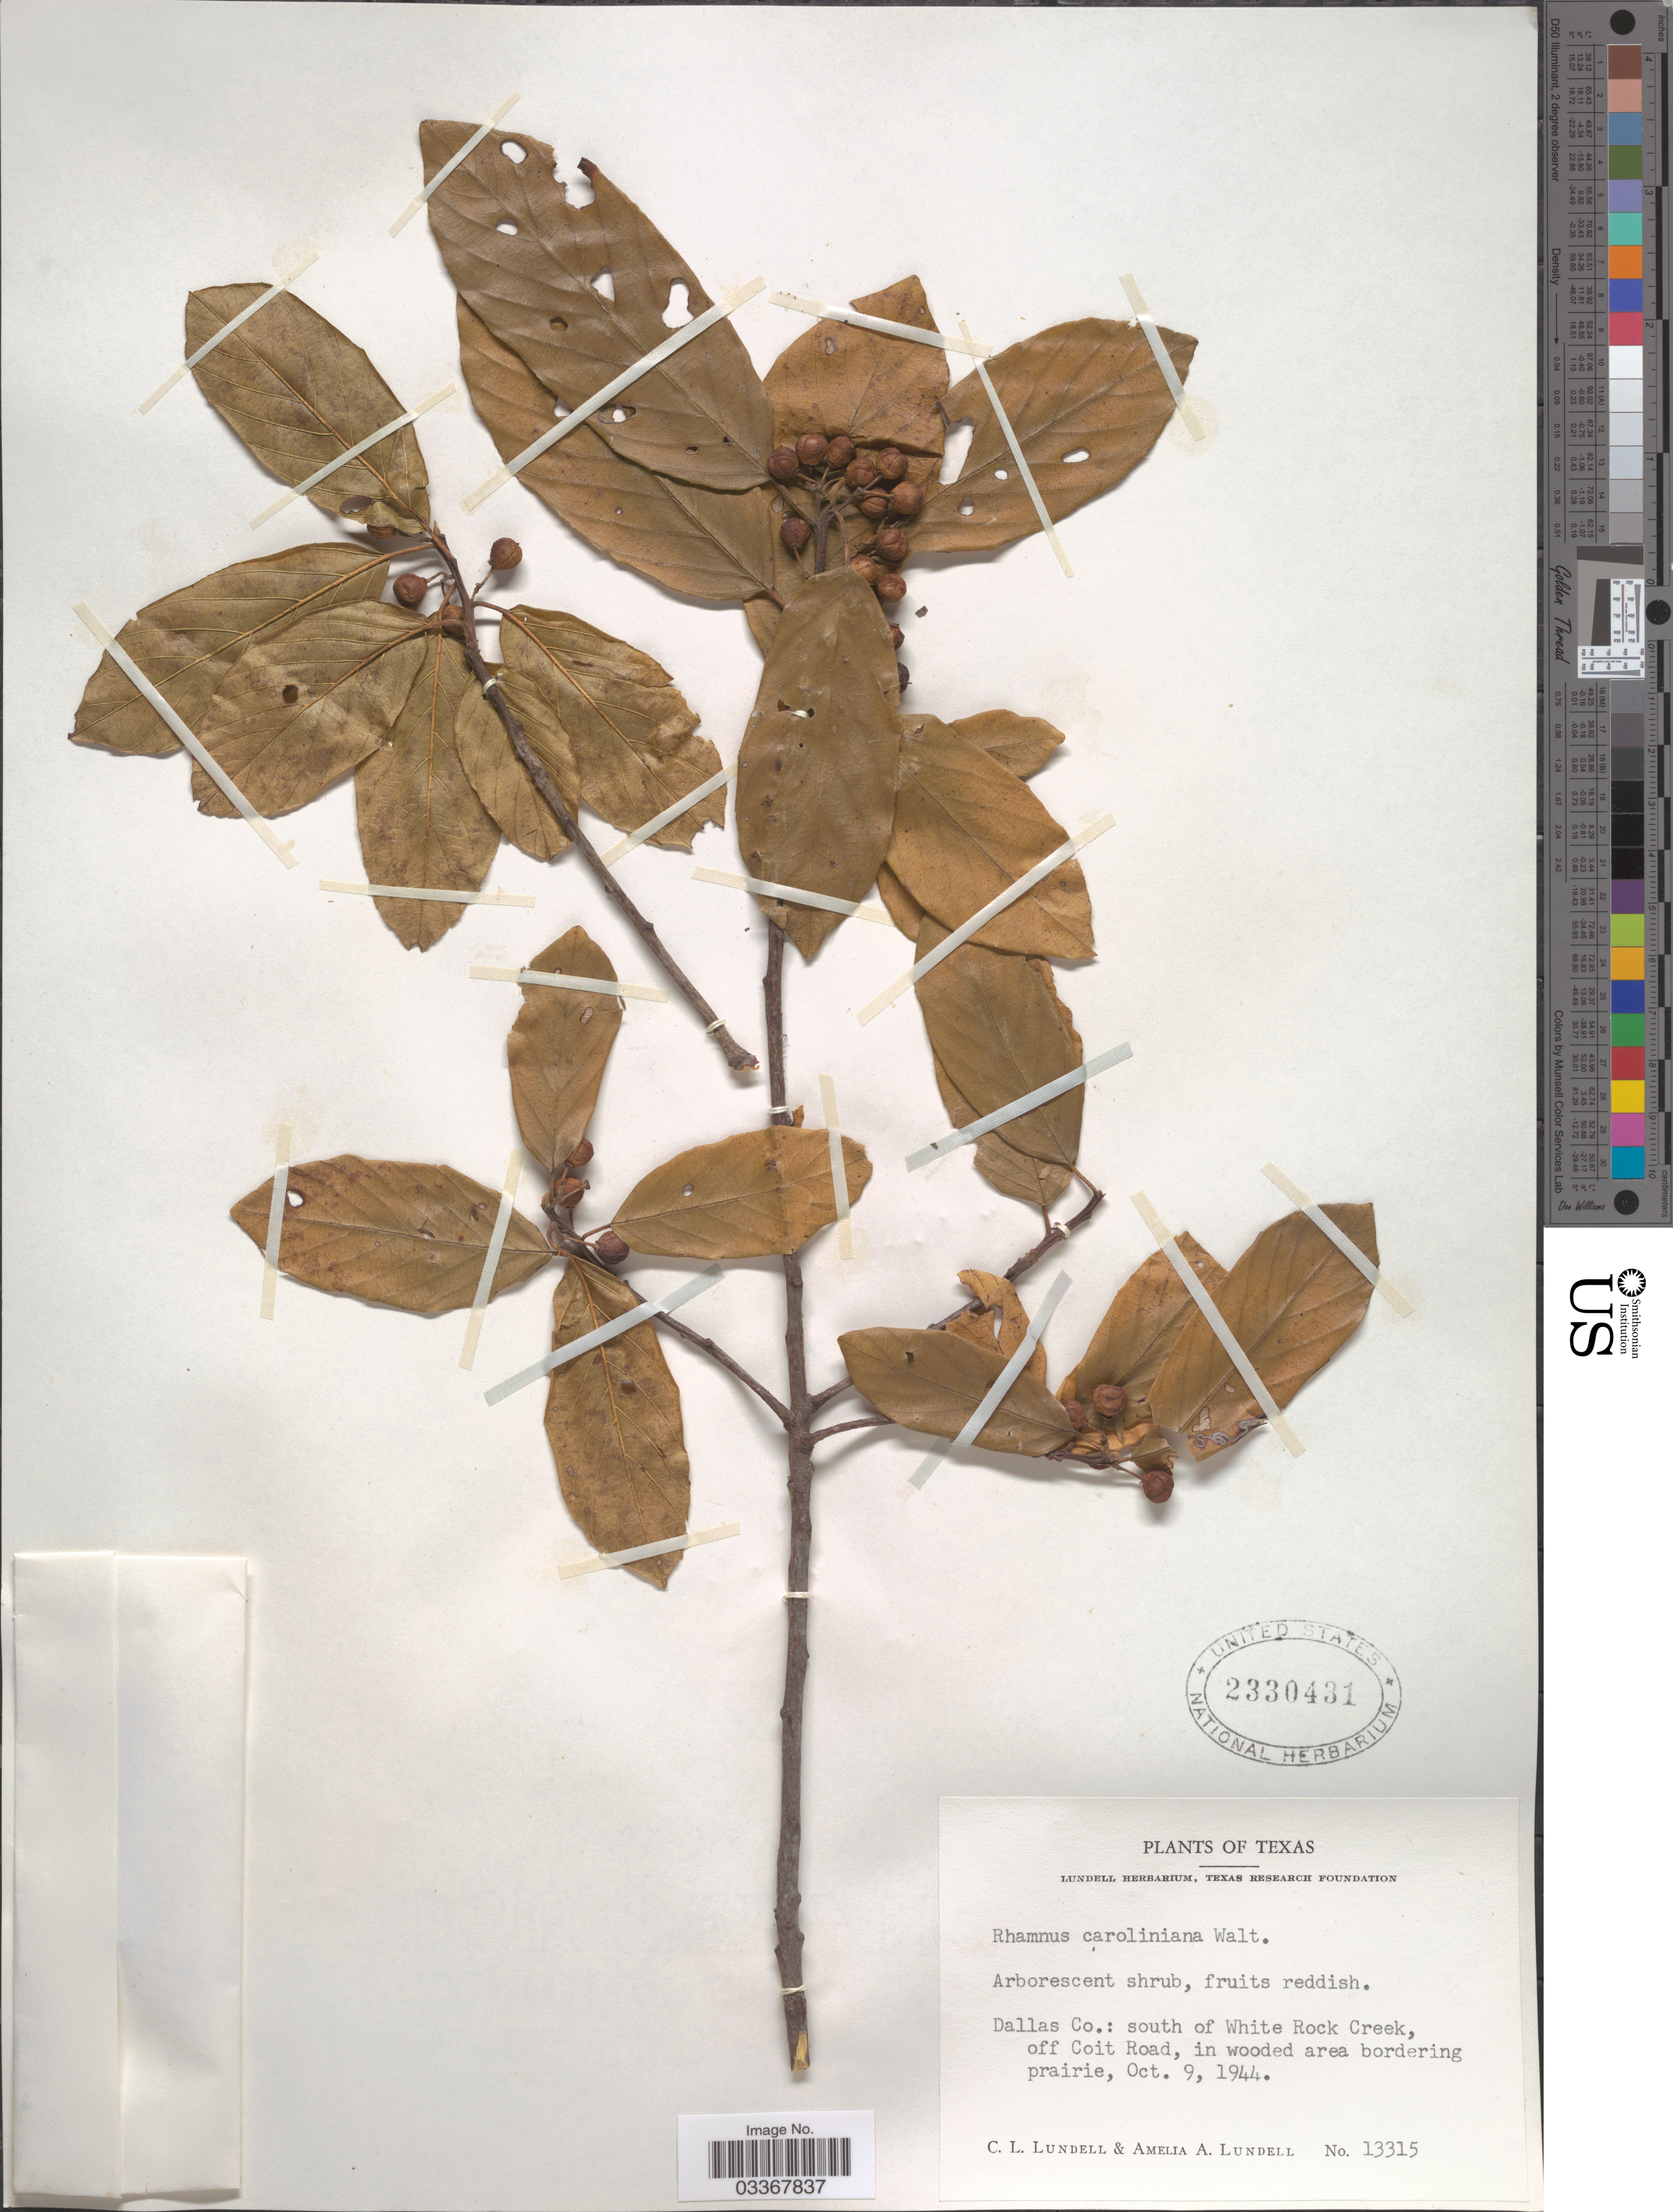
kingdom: Plantae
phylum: Tracheophyta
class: Magnoliopsida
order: Rosales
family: Rhamnaceae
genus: Frangula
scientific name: Frangula caroliniana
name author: (Walter) A. Gray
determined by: Strong, Mark T., (BOT), Smithsonian Institution - National Museum of Natural History (UNITED STATES)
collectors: C. L. Lundell & A. A. Lundell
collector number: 13315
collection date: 1944-10-09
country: United States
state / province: Texas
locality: Dallas Co.: south of White Rock Creek, off Coit Road, in wooded area bordering prairie.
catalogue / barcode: US 2330431